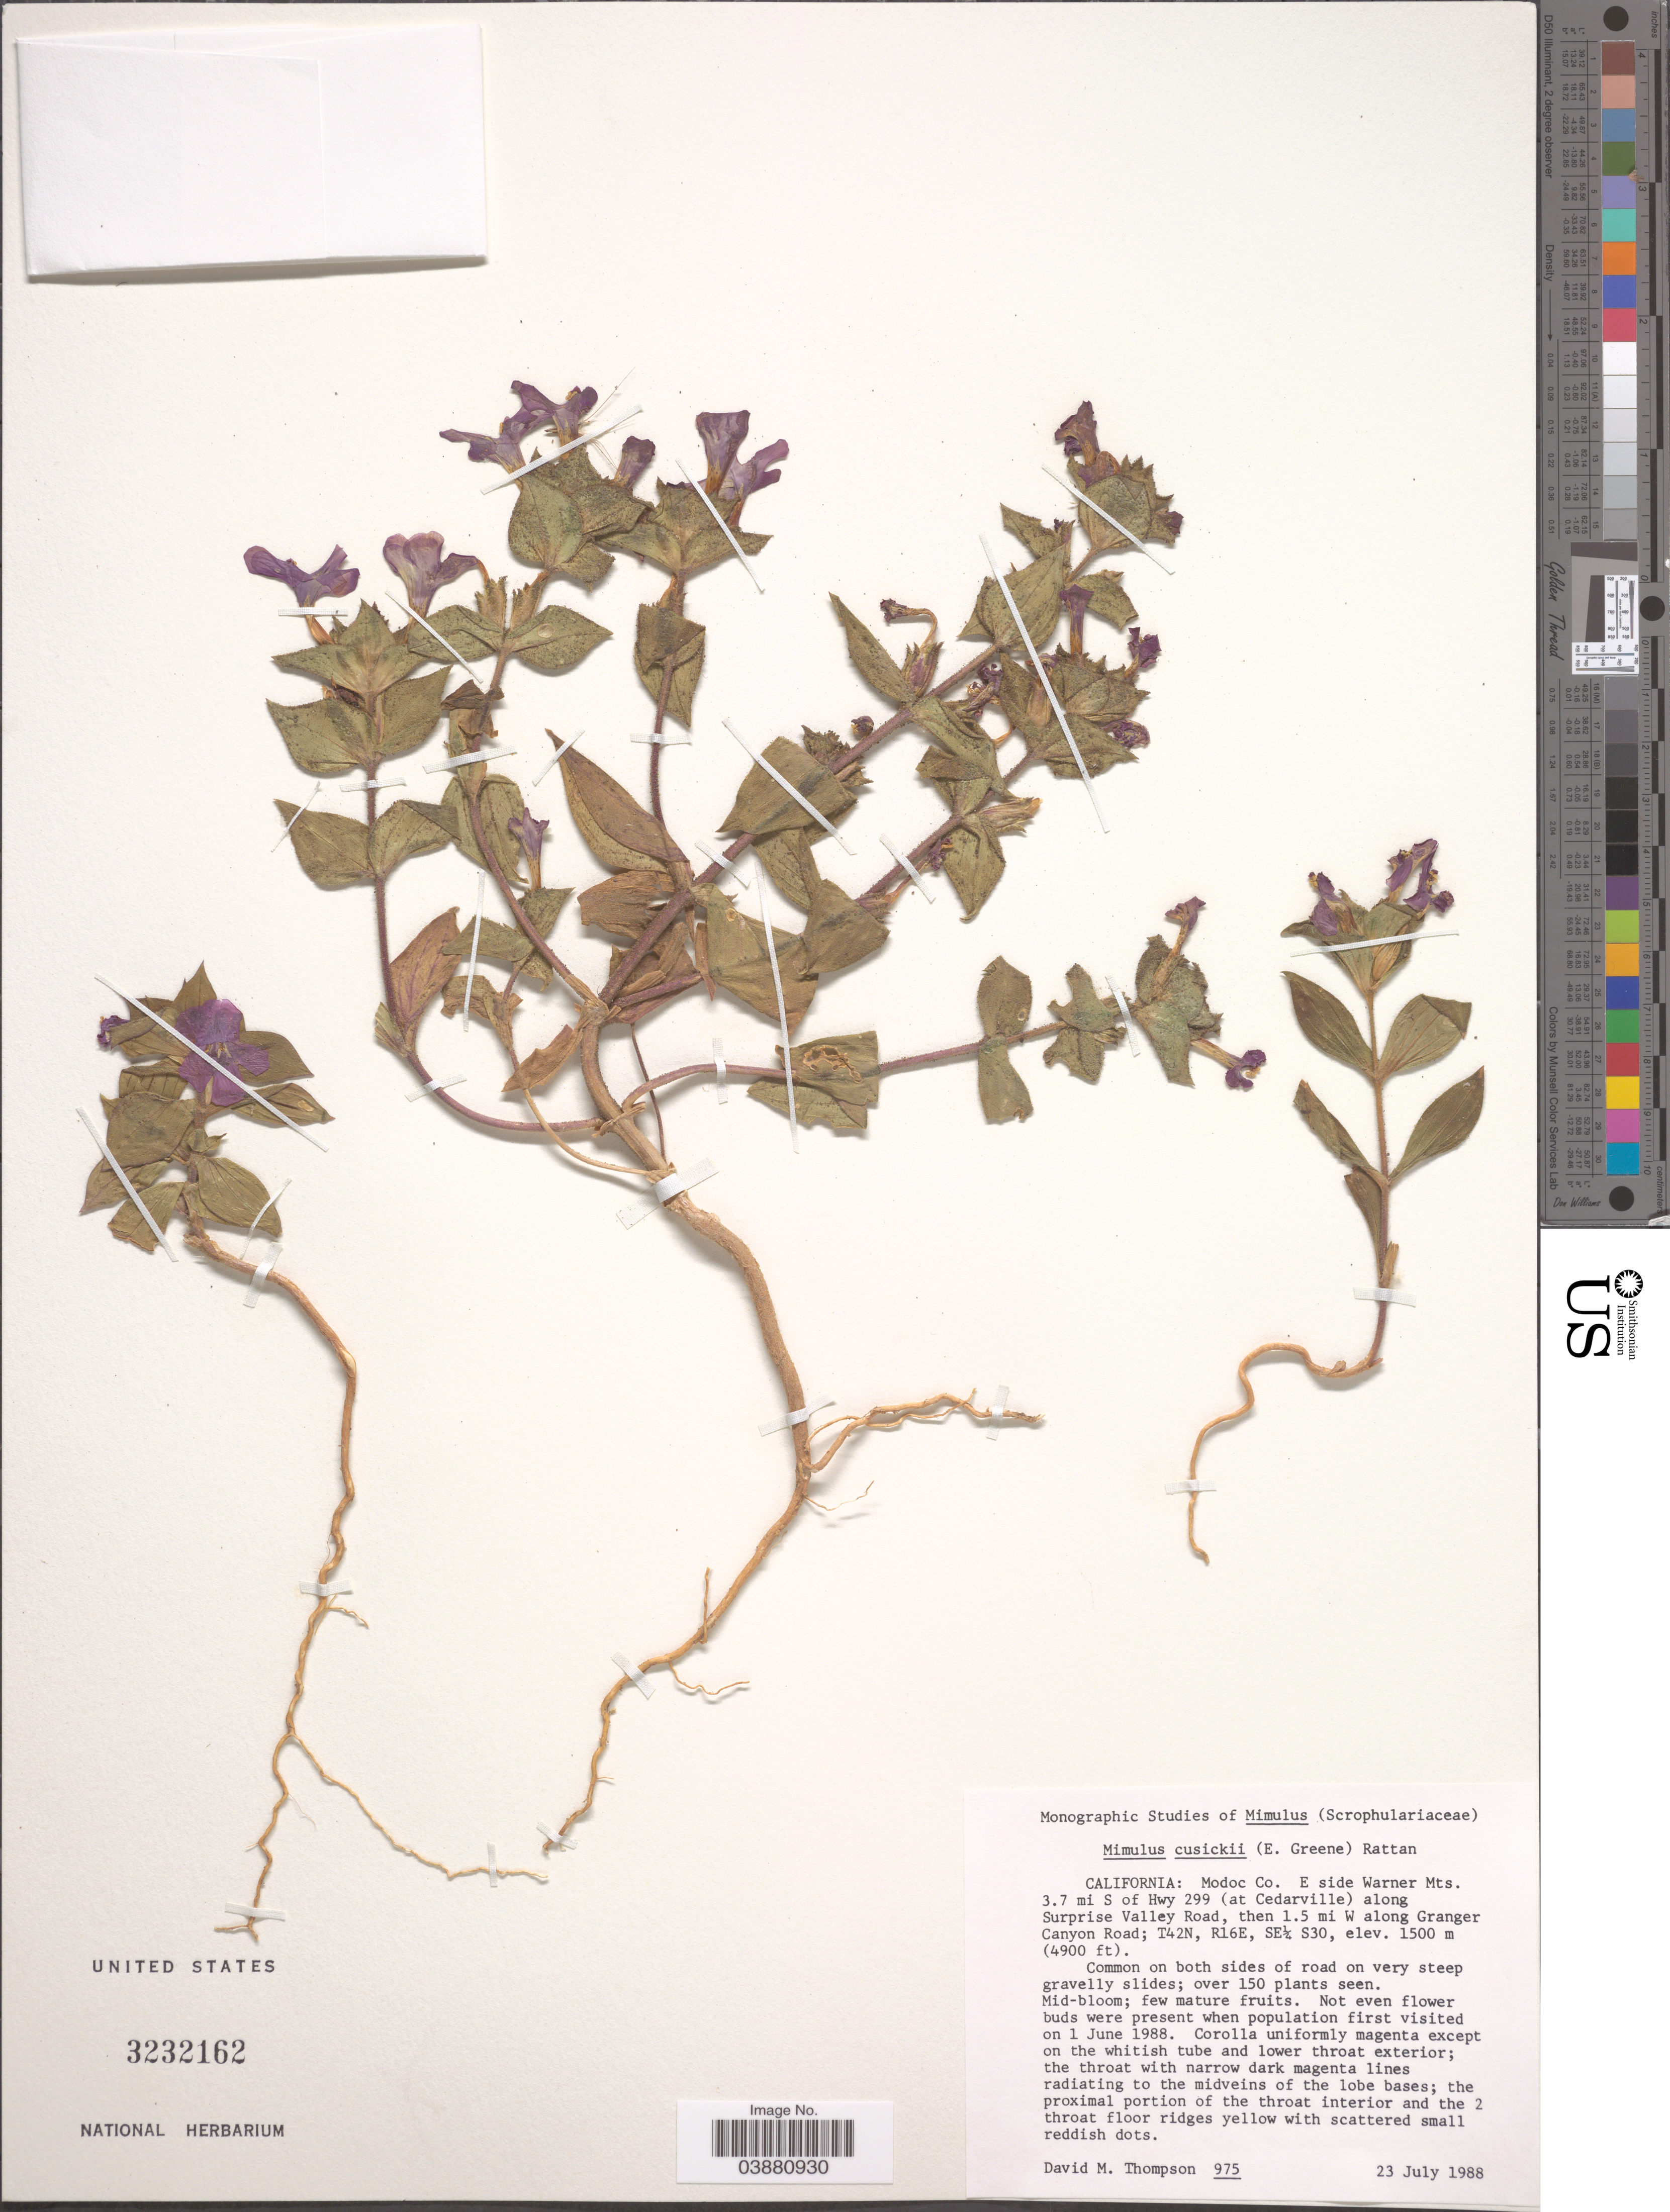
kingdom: Plantae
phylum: Tracheophyta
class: Magnoliopsida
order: Lamiales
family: Phrymaceae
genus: Mimulus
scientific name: Mimulus cusickii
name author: (Greene) Piper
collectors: D. M. Thompson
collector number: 975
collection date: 1988-07-23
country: United States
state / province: California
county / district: Modoc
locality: Modoc Co. E side Warner Mts. 3.7 mi S of Hwy 299 (at Cedarville) along Surprise Valley Road, then 1.5 mi W along Granger Canyon Road; T42N. R16E, SE¼ S30.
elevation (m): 1500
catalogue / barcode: US 3232162